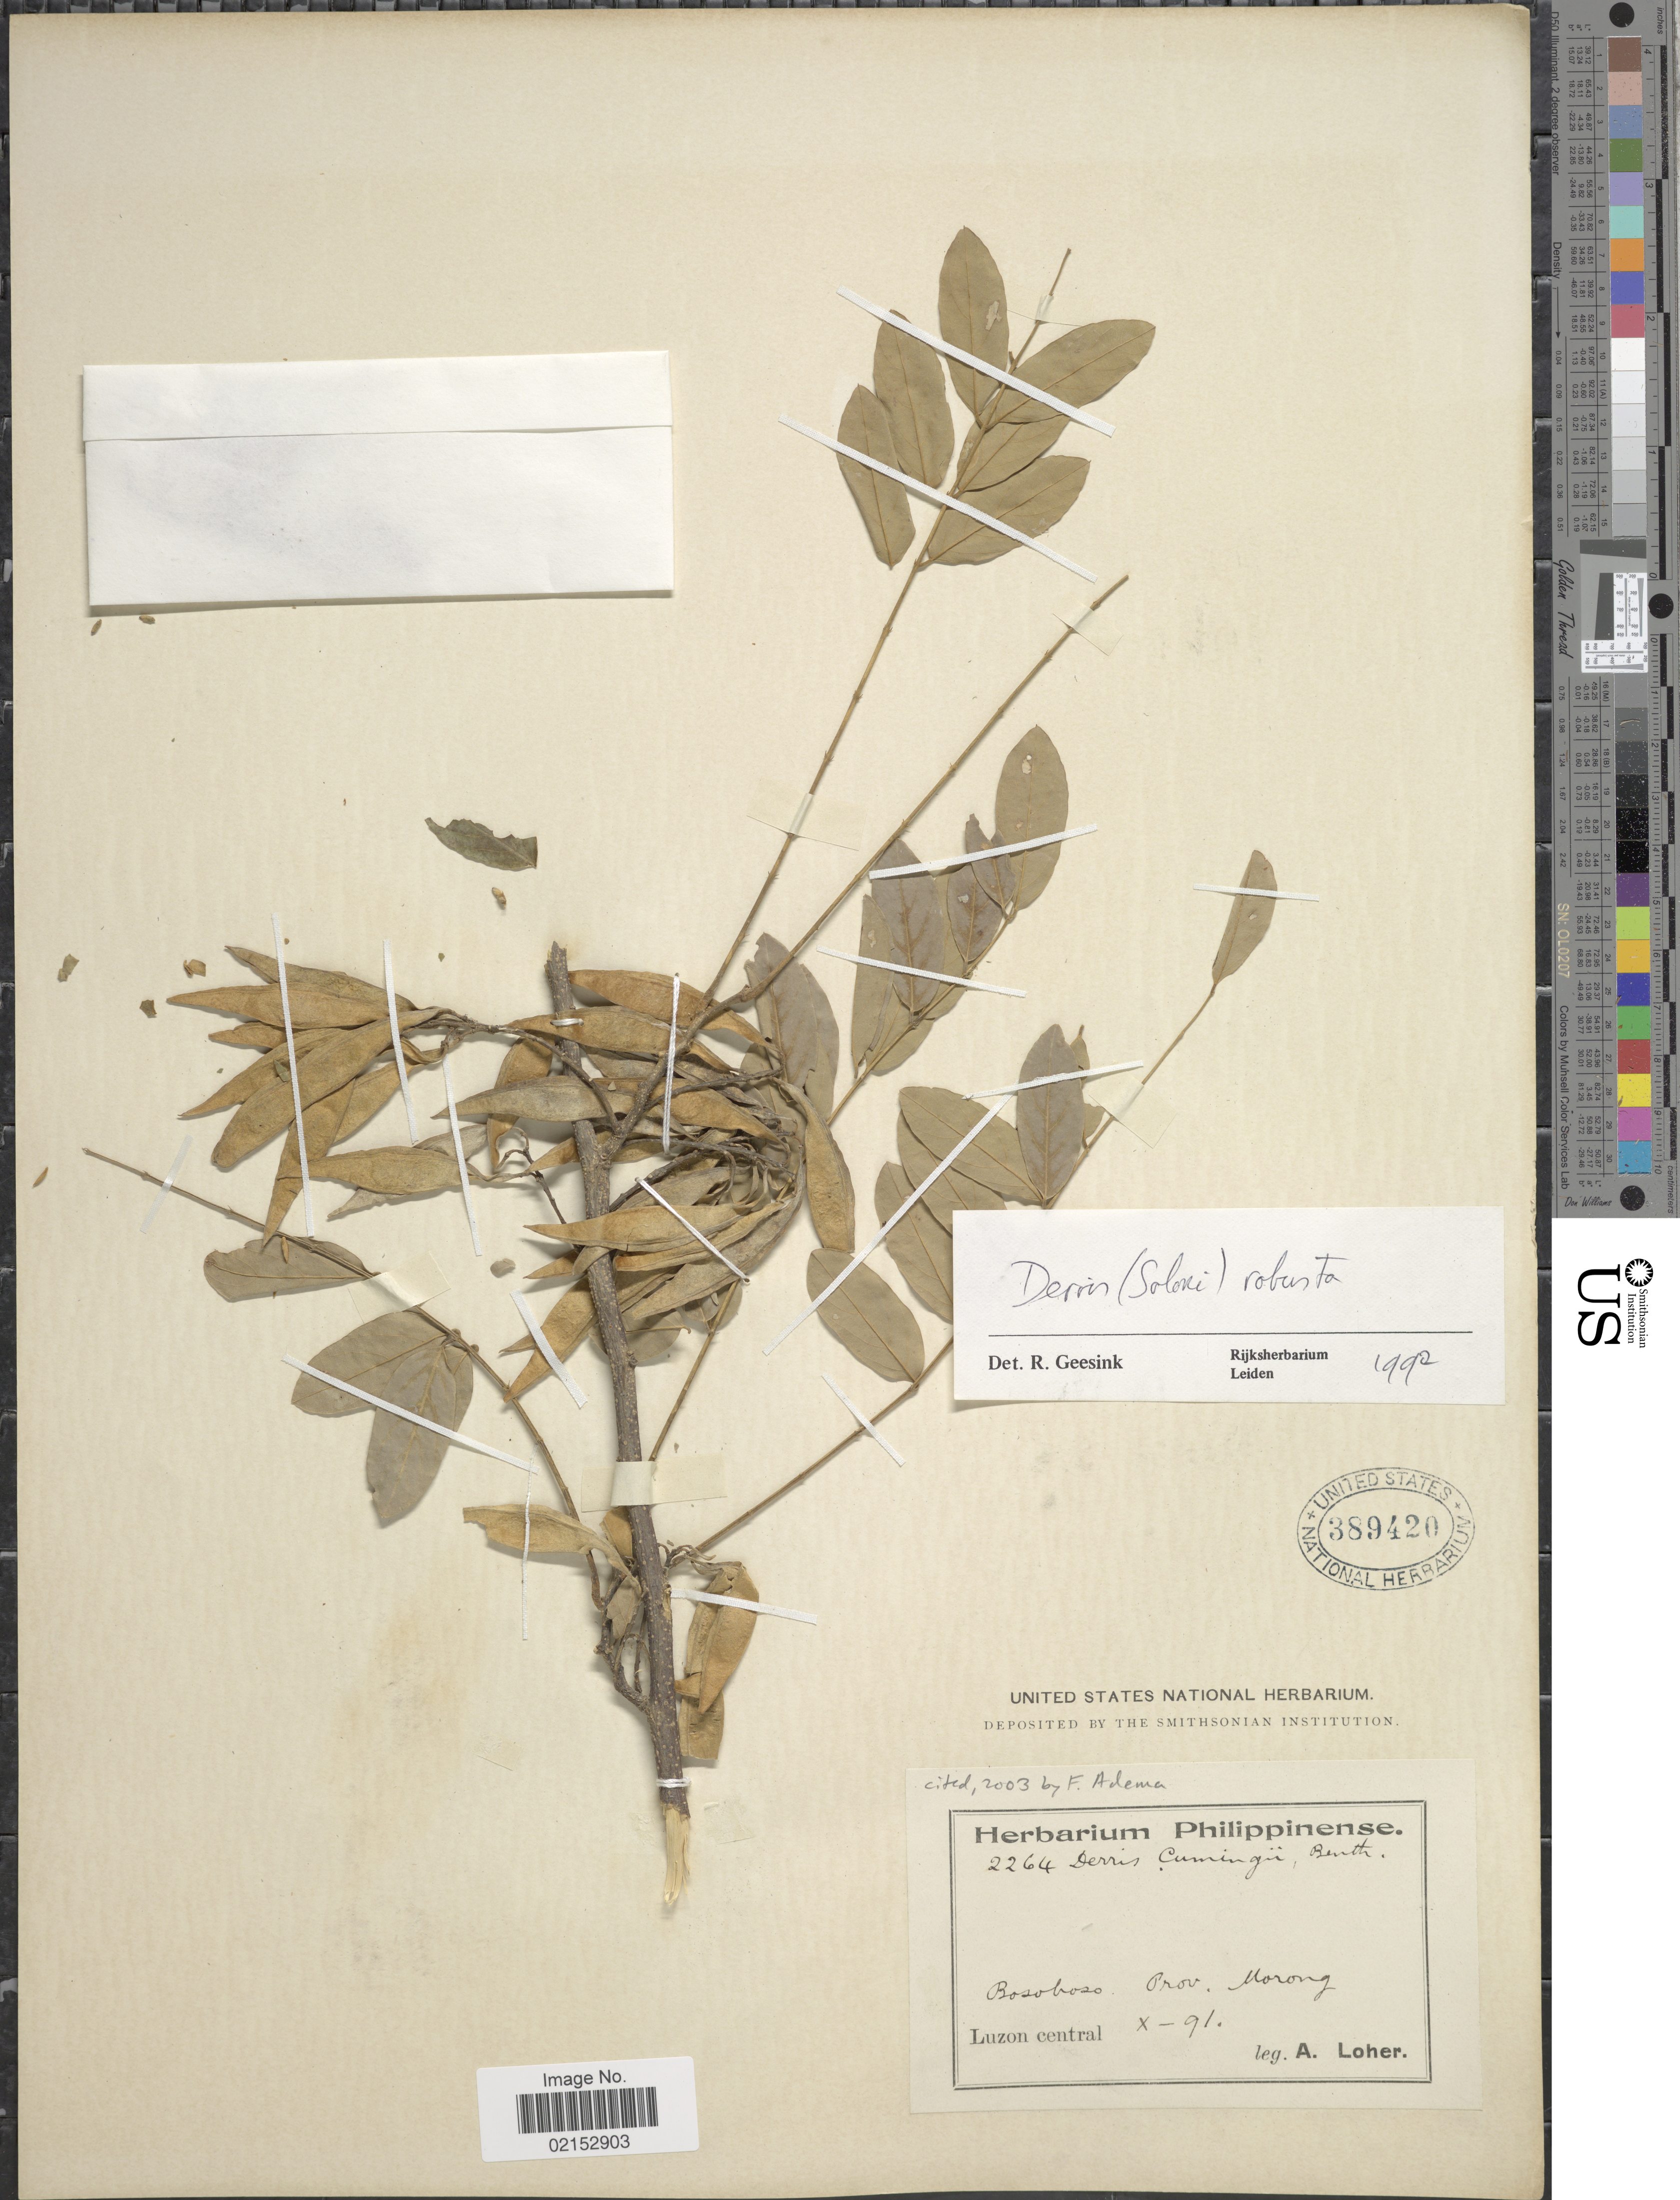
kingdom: Plantae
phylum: Tracheophyta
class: Magnoliopsida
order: Fabales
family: Fabaceae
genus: Brachypterum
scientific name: Brachypterum cumingii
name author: (Benth.) Adema & Sirich.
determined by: Strong, Mark T., (BOT), Smithsonian Institution - National Museum of Natural History (UNITED STATES)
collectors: A. Loher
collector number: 2264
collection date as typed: Transcribed d/m/y: /10/91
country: Philippines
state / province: Central Luzon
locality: Bosoboso, Prov. Morong, Luzon central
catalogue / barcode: US 389420